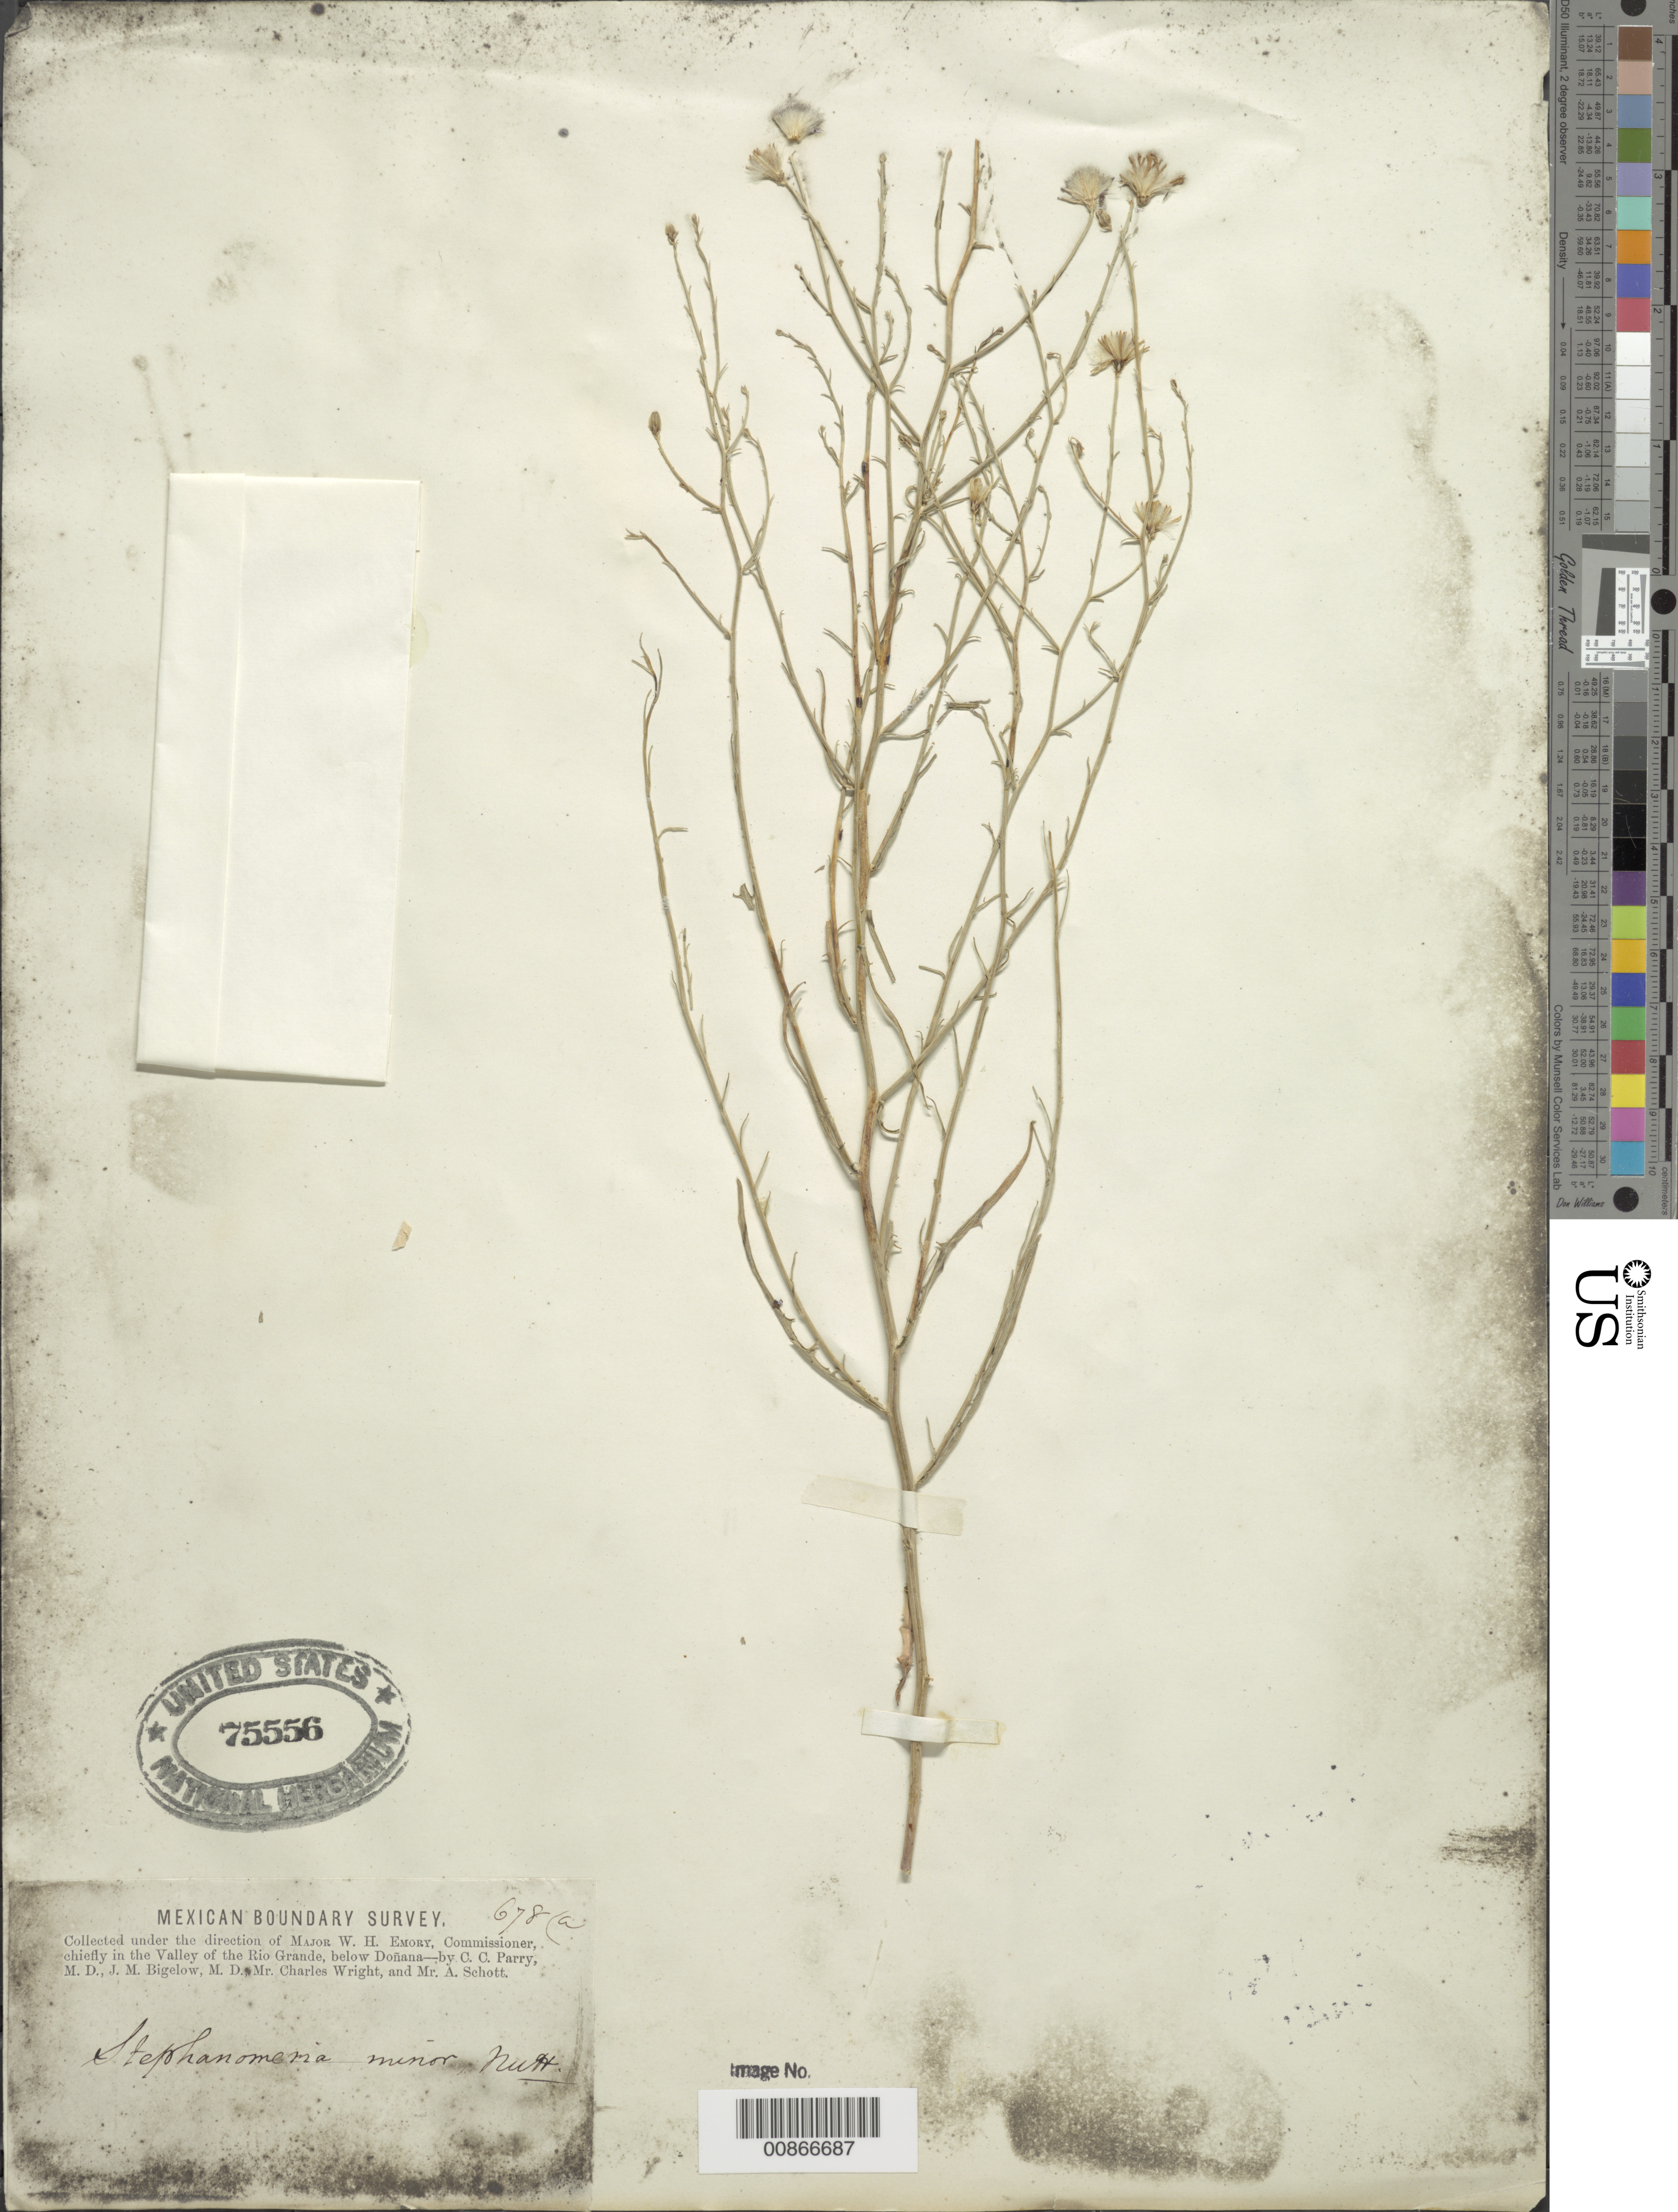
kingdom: Plantae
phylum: Tracheophyta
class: Magnoliopsida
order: Asterales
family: Asteraceae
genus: Stephanomeria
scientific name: Stephanomeria tenuifolia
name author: (Torr.) H.M. Hall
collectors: C. C. Parry, J. M. Bigelow, C. Wright & A. C. V. Schott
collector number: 678 a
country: United States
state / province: New Mexico / Texas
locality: Valley of the Rio Grande, below Doñana.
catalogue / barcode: US 75556